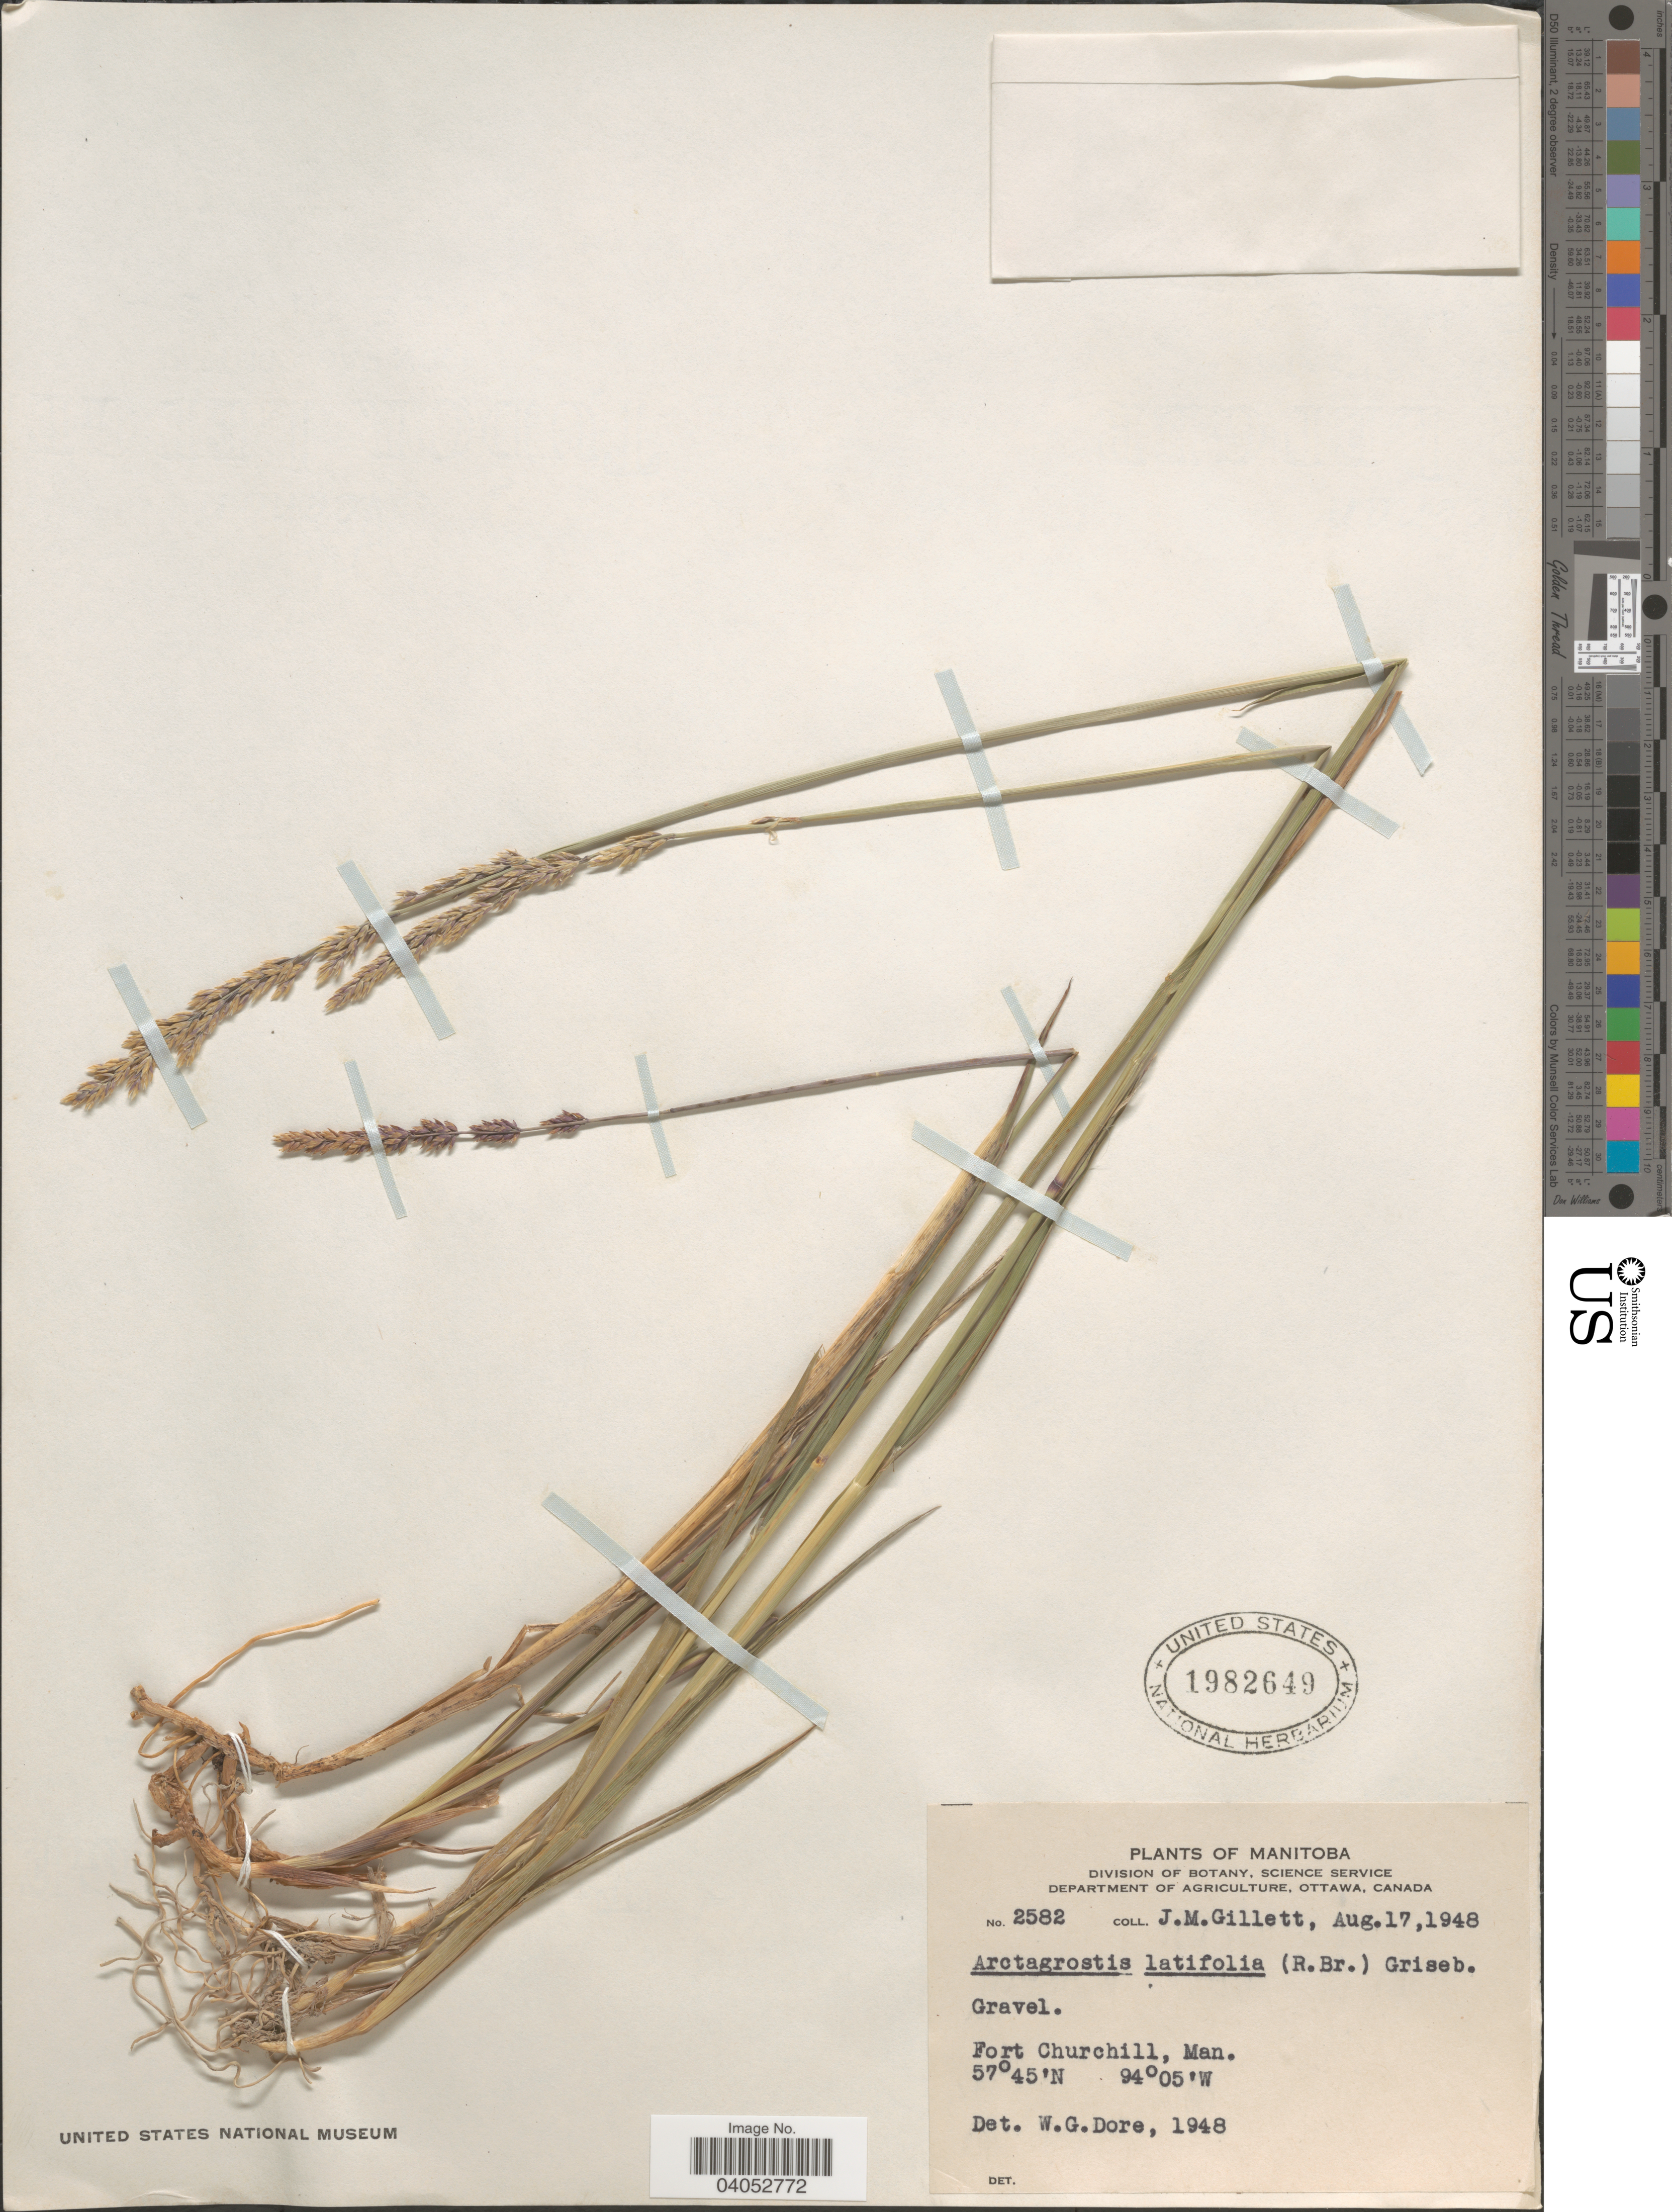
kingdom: Plantae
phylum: Tracheophyta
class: Liliopsida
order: Poales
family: Poaceae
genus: Arctagrostis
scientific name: Arctagrostis latifolia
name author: (R. Br.) Griseb.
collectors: J. M. Gillett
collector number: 2582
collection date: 1948-08-17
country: Canada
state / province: Manitoba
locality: Fort Churchill.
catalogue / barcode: US 1982649